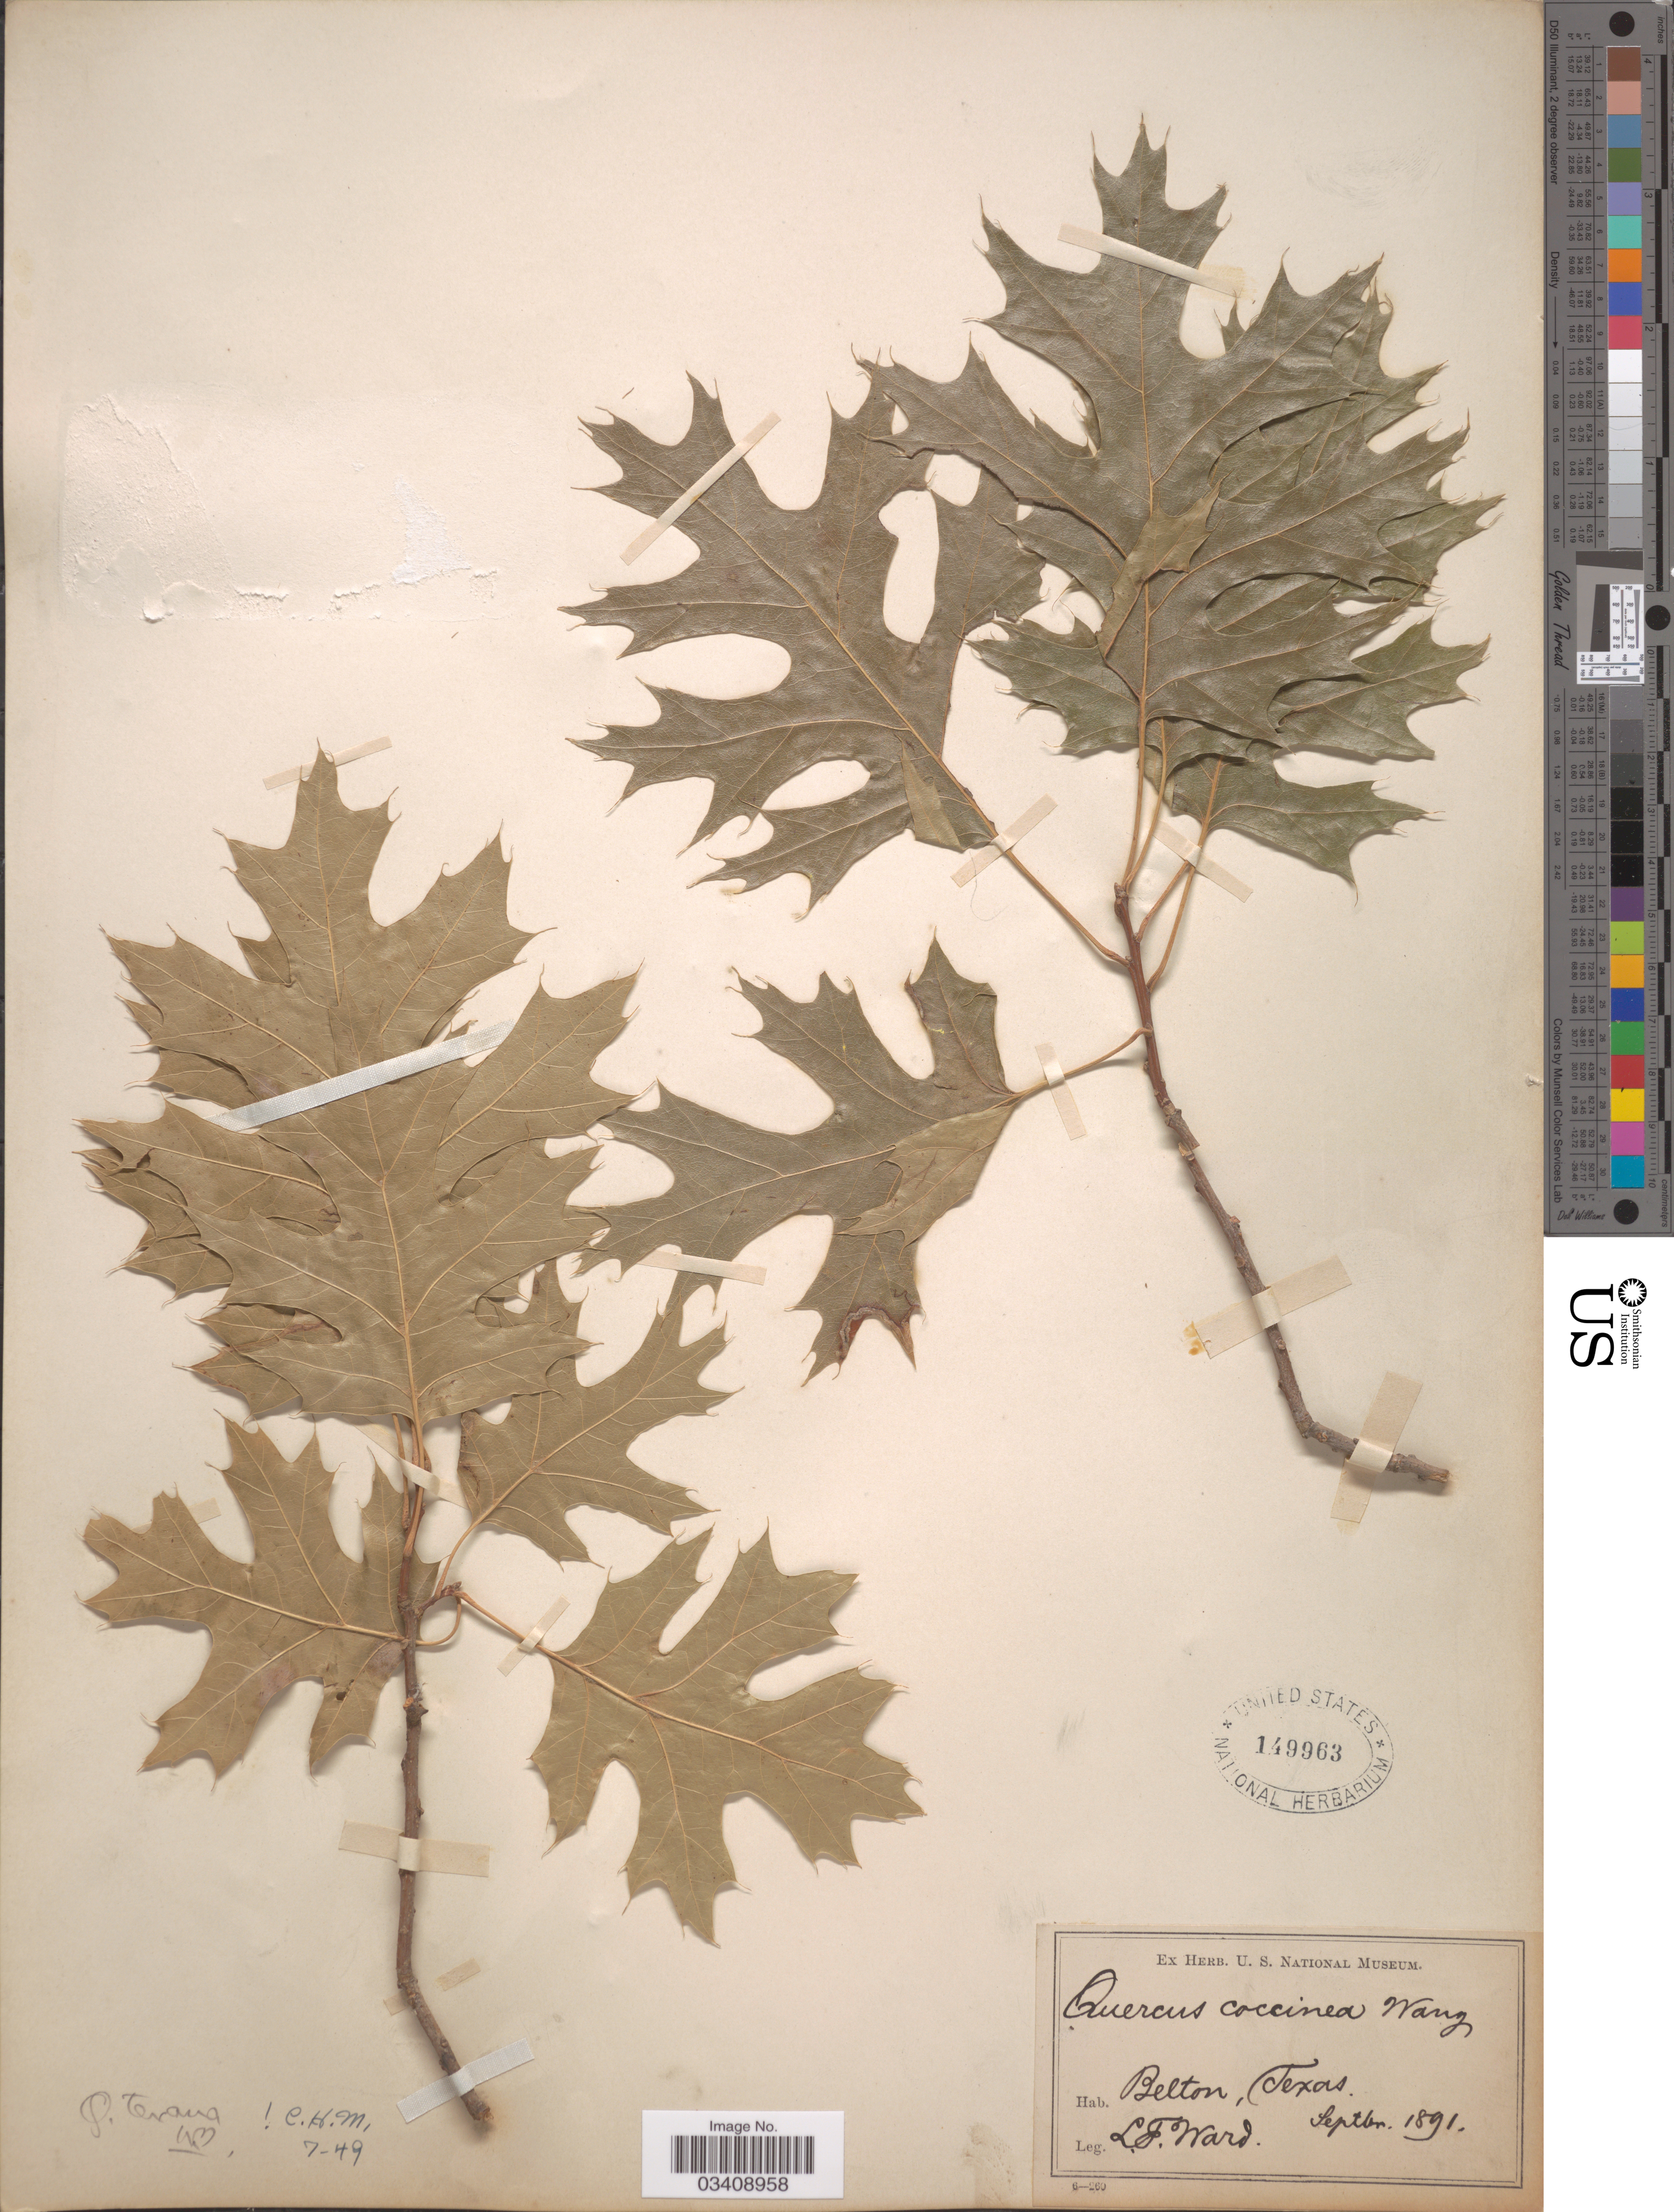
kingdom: Plantae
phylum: Tracheophyta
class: Magnoliopsida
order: Fagales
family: Fagaceae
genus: Quercus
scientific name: Quercus texana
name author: Buckley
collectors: L. Ward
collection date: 1891-09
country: United States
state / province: Texas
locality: Belton.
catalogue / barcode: US 149963